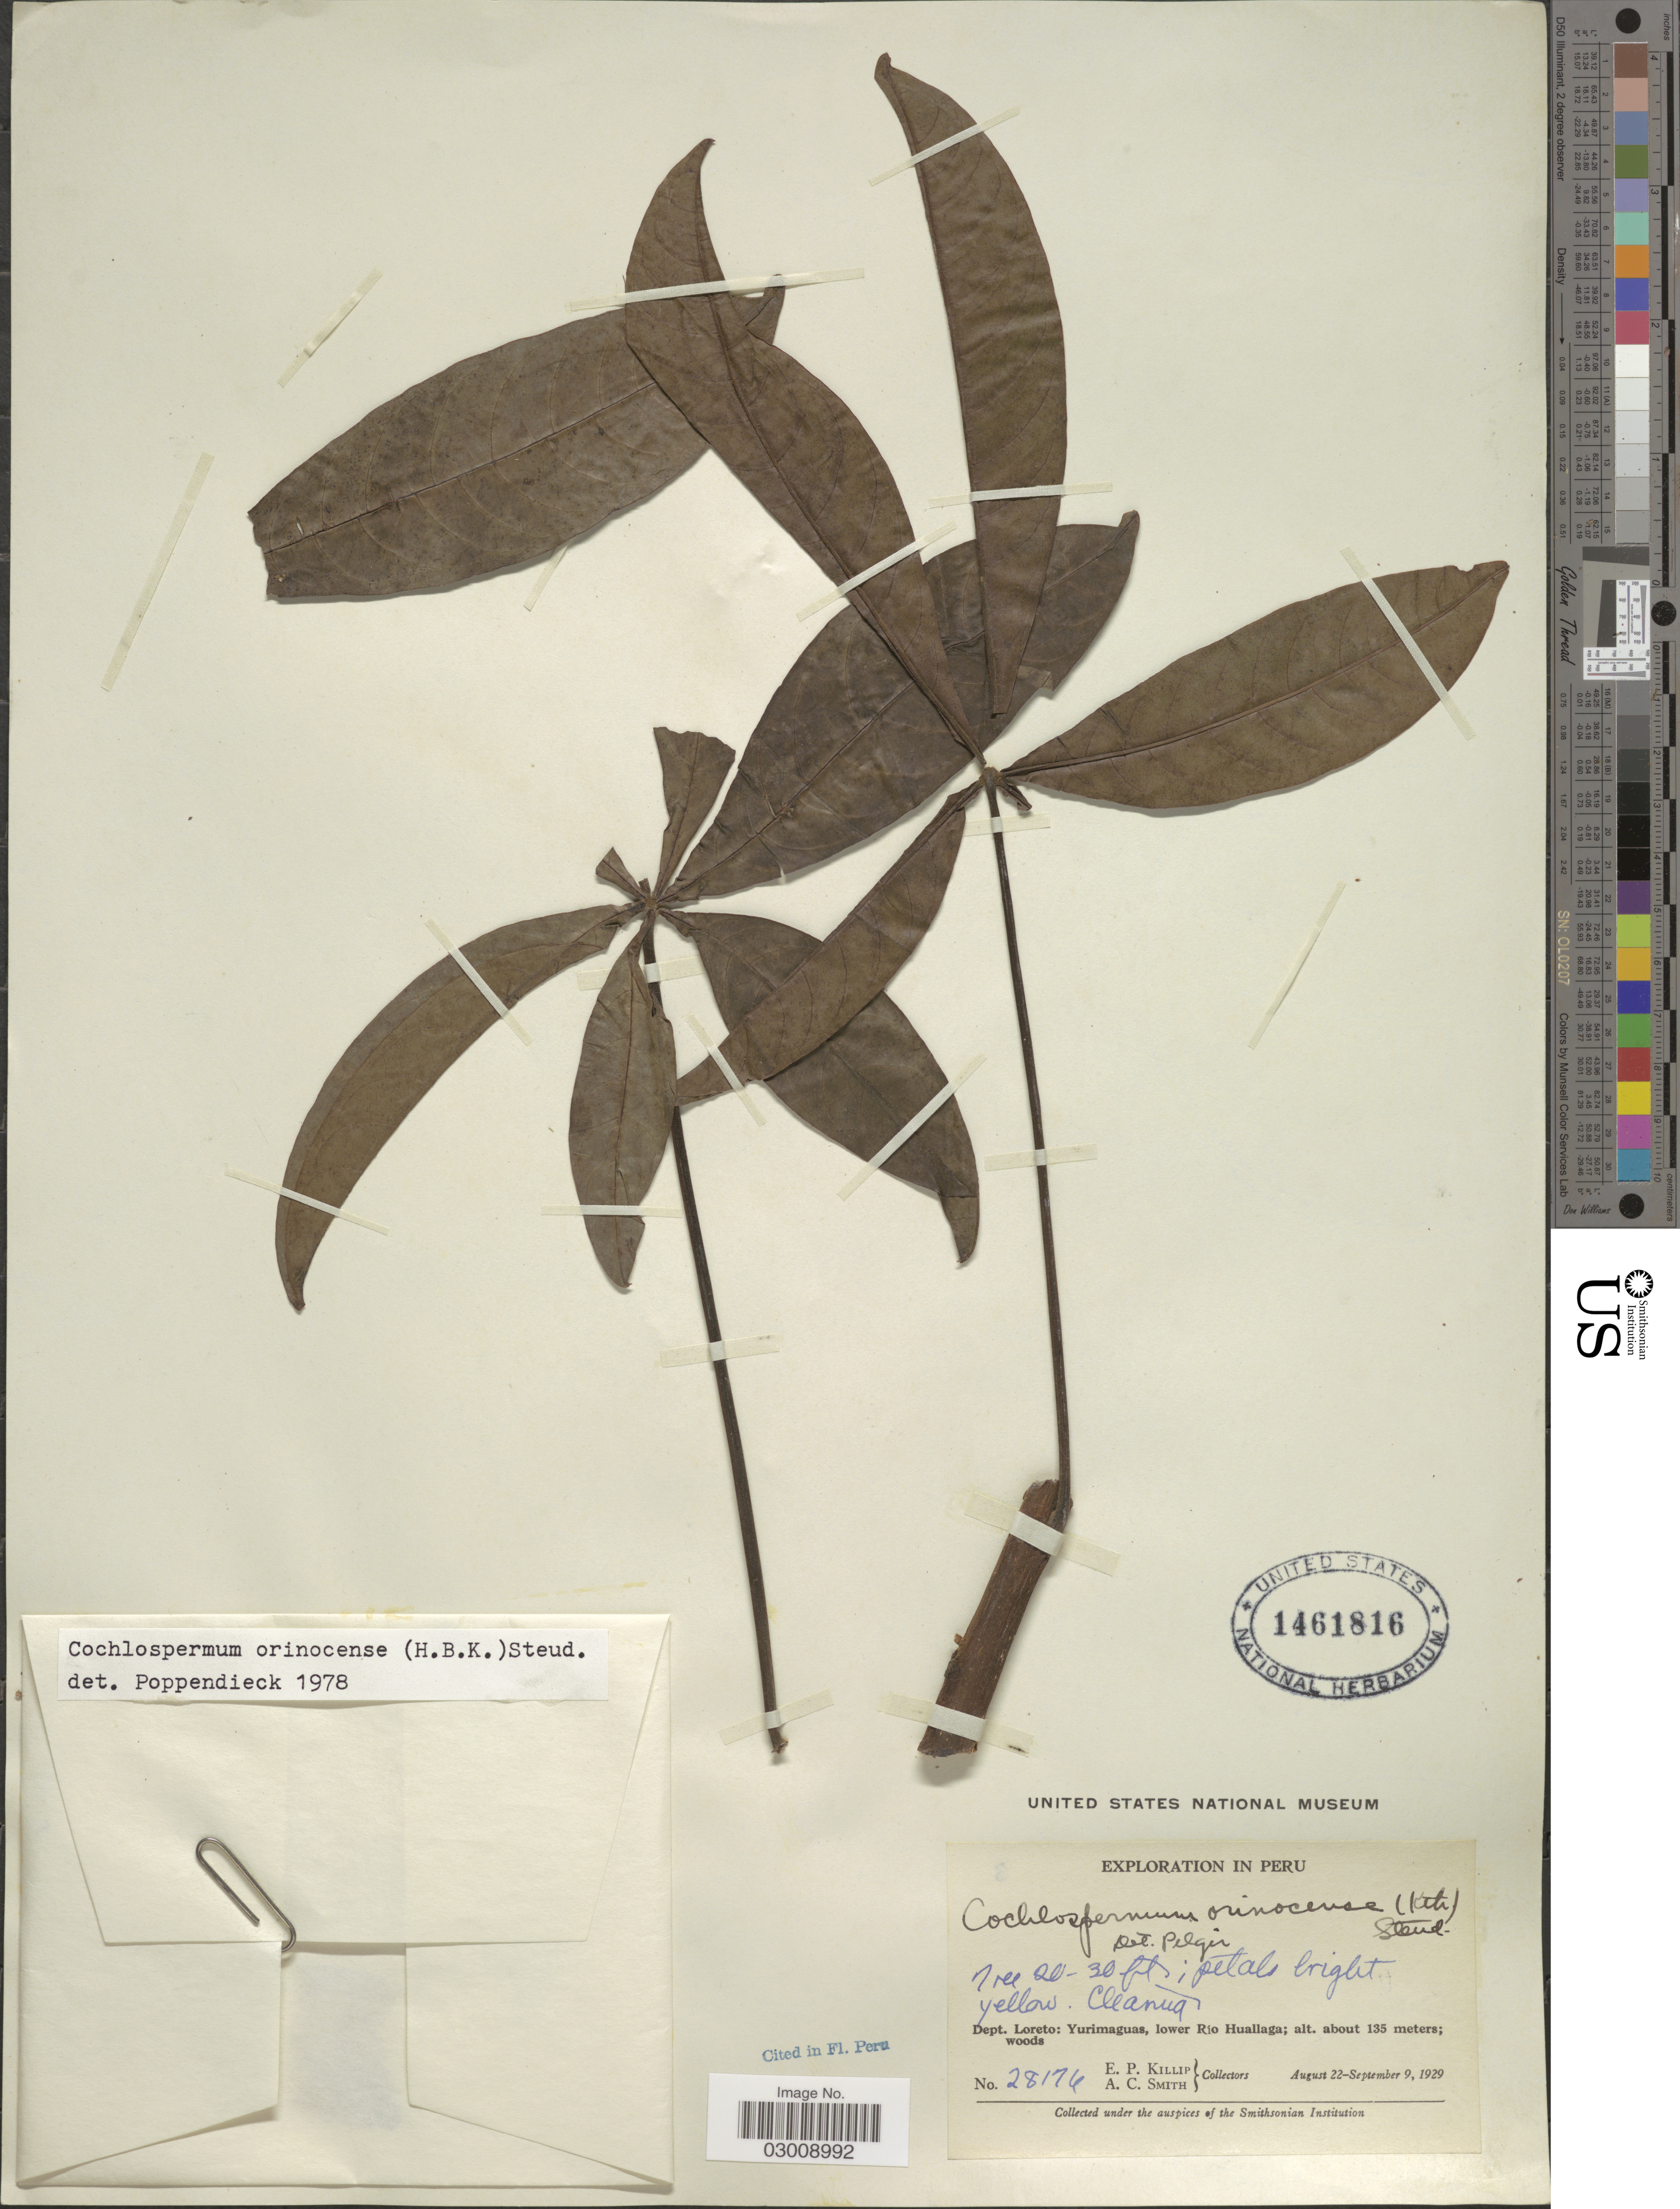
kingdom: Plantae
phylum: Tracheophyta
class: Magnoliopsida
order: Malvales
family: Cochlospermaceae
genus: Cochlospermum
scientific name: Cochlospermum orinocense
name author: (Kunth) Steud.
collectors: E. P. Killip & A. C. Smith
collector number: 28176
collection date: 1929-08-22/1929-09-09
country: Peru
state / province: Loreto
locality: Dept. Loreto: Yurimaguas, lower Rio Huallaga.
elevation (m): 135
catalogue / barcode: US 1461816